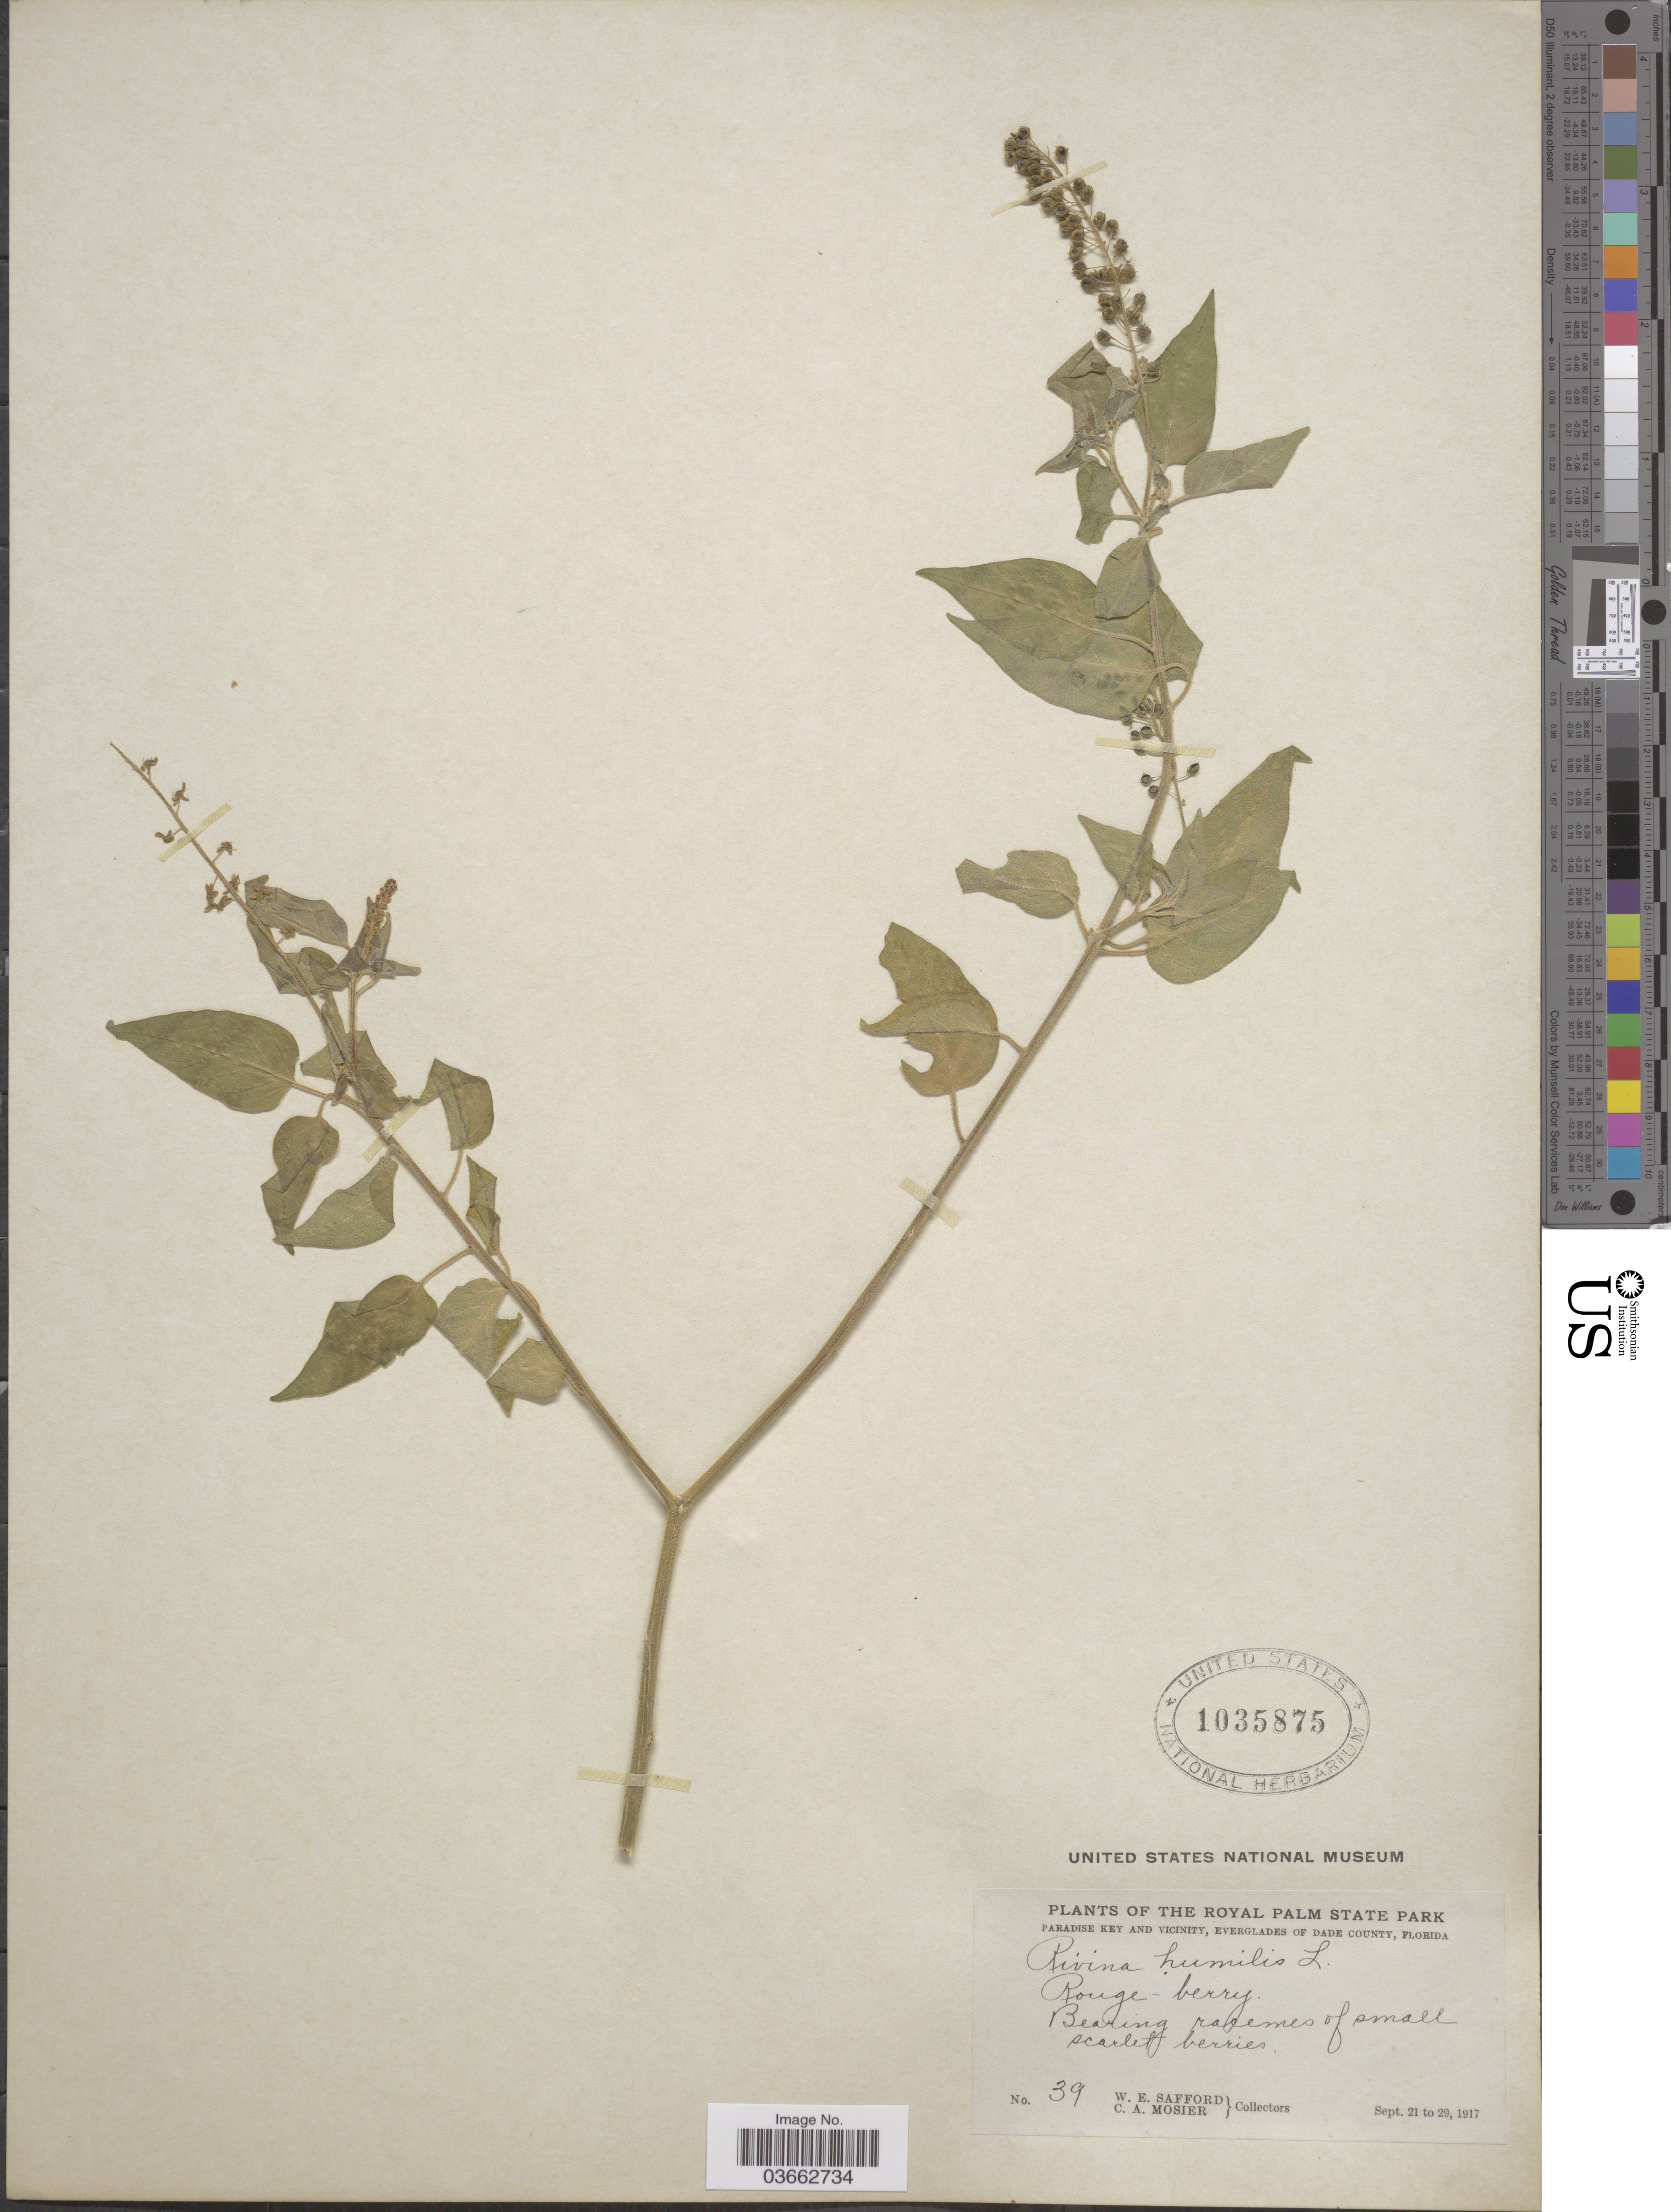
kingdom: Plantae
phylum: Tracheophyta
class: Magnoliopsida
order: Caryophyllales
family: Phytolaccaceae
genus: Rivina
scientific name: Rivina humilis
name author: L.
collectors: W. E. Safford & C. A. Mosier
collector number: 39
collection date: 1917-09-21/1917-09-29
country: United States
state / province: Florida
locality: The Royal Palm State Park. Paradise Key and vicinity, Everglades of Dade County.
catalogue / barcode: US 1035875